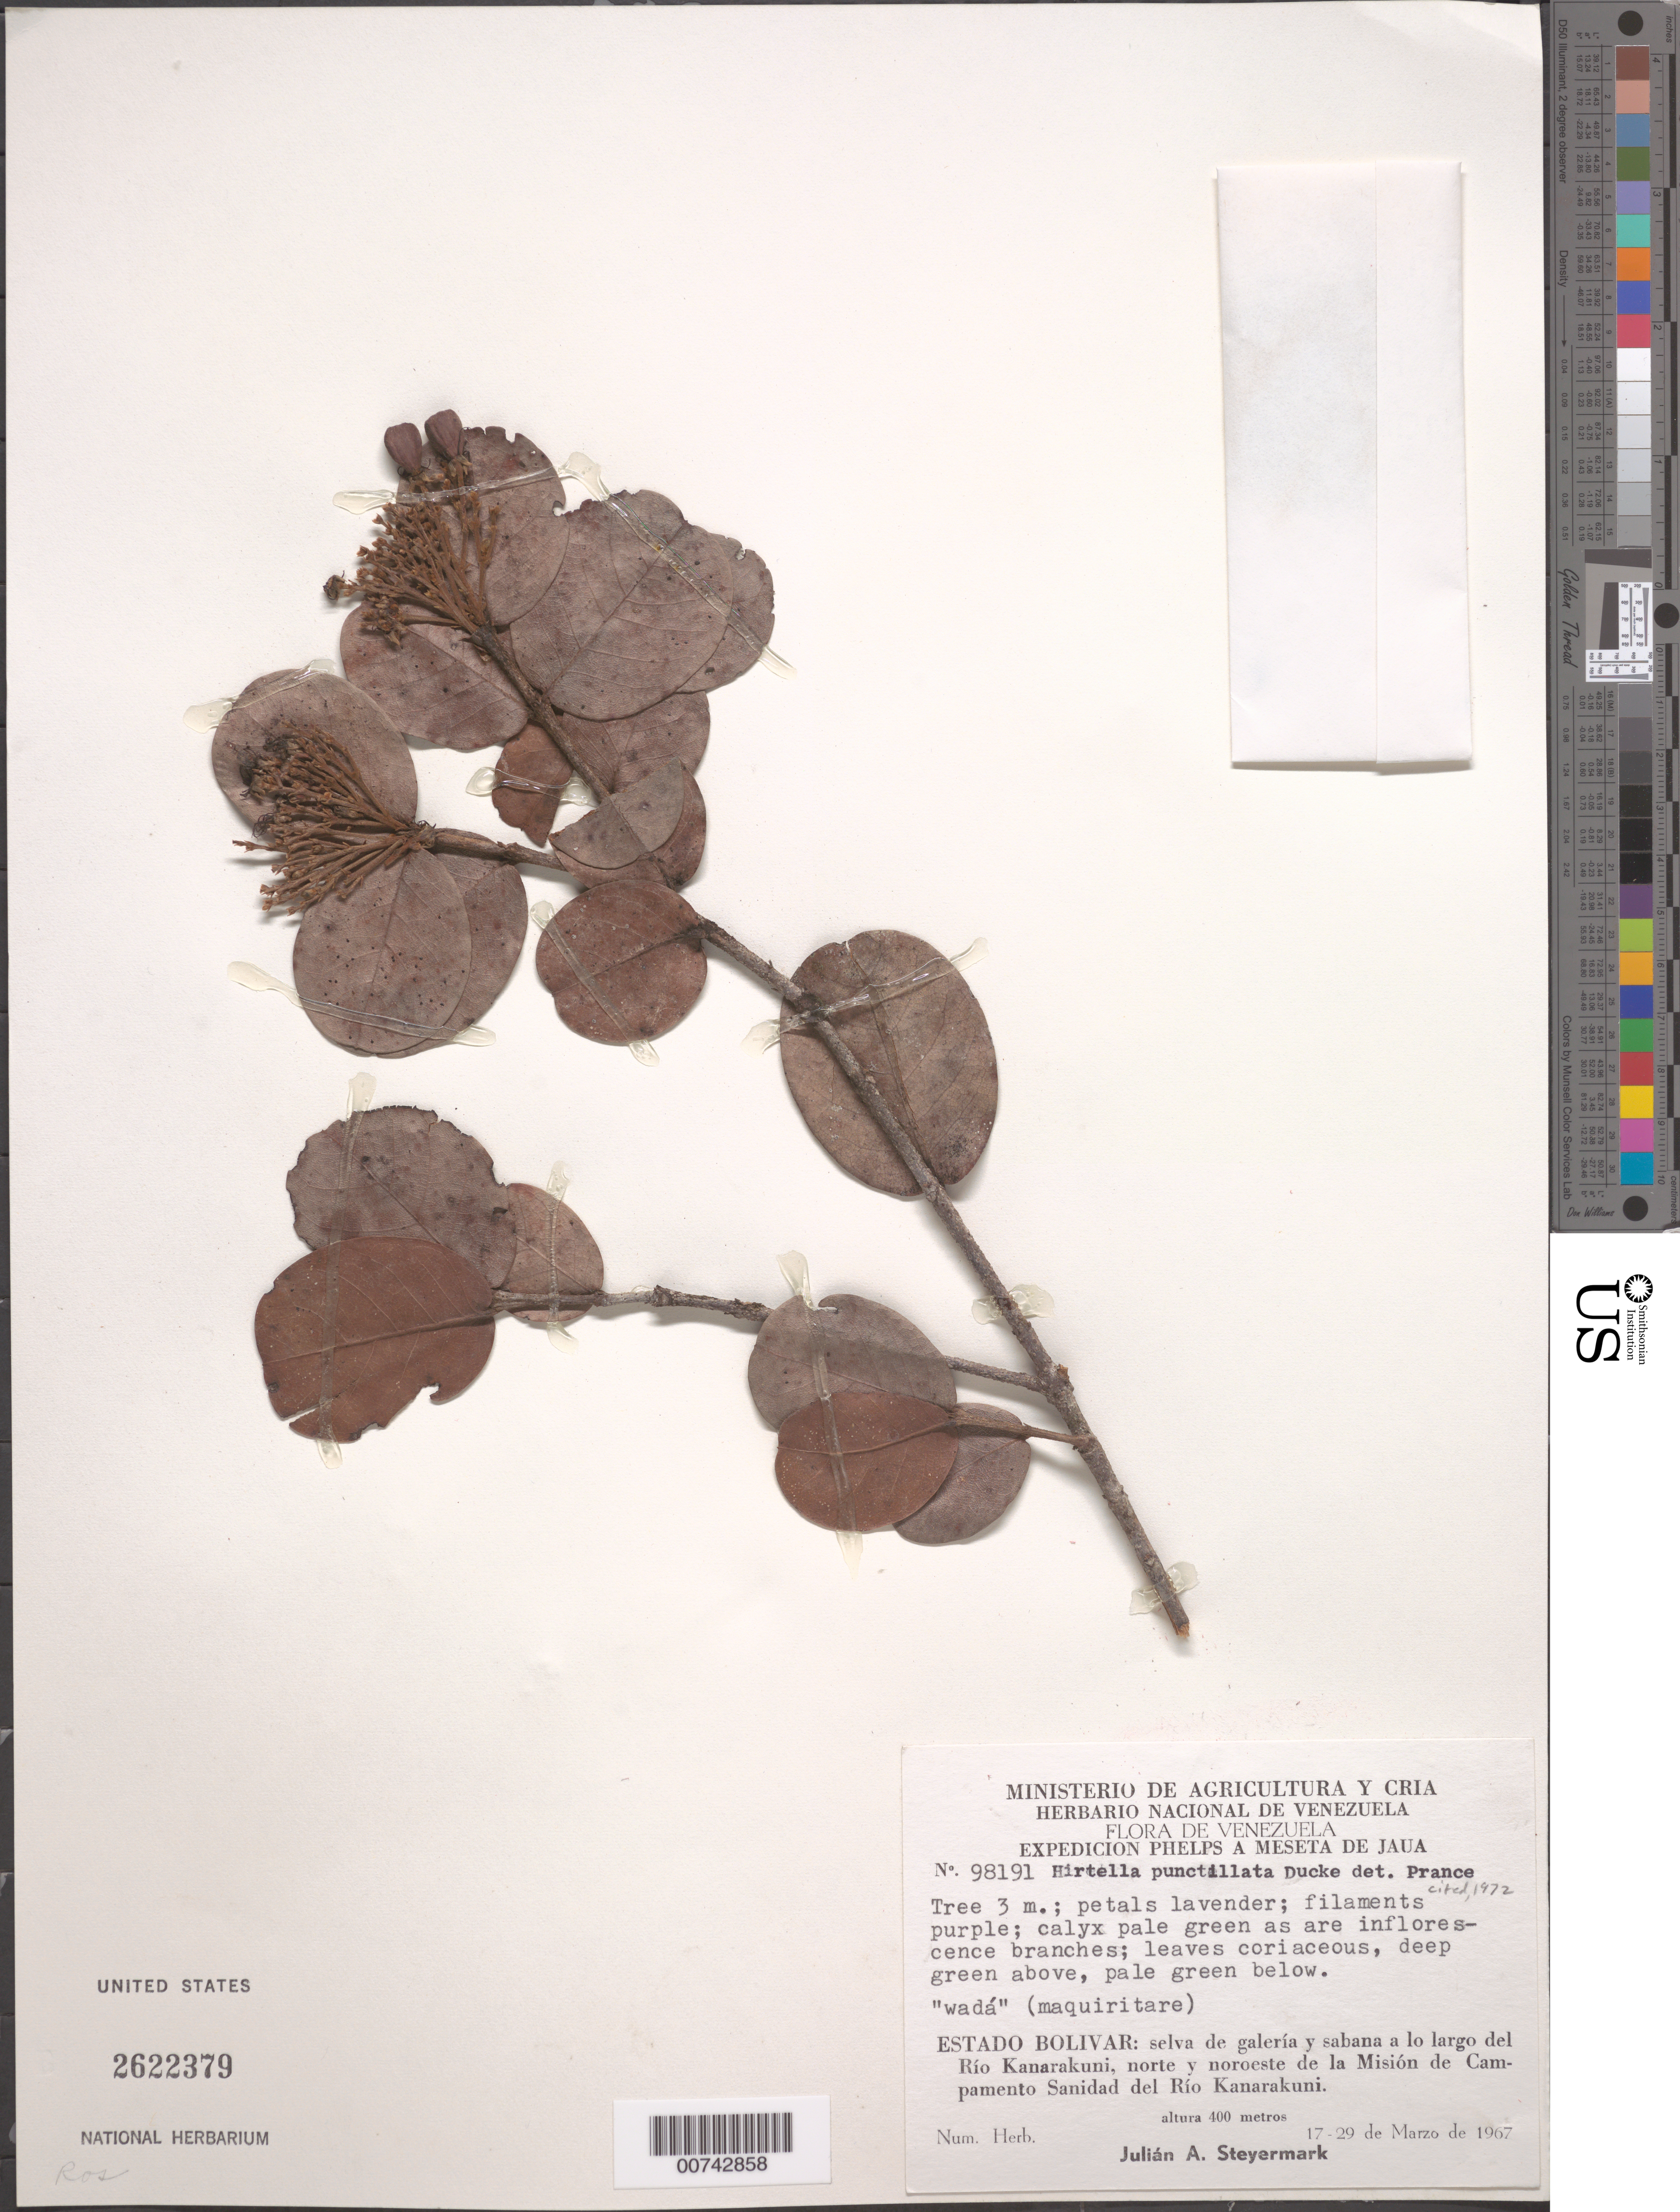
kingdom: Plantae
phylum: Tracheophyta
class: Magnoliopsida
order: Malpighiales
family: Chrysobalanaceae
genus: Hirtella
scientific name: Hirtella punctillata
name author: Ducke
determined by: Prance, G. T.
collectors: J. Steyermark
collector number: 98191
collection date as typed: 17-Mar-67 to 29-Mar-67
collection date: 1967-03-17/1967-03-29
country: Venezuela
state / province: Bolívar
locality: Río Kanarakuni, N and NW of Mision de Campamento Sanidad del Río Kanarakuni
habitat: Gallery forest and savanna along river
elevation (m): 400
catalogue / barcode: US 2622379